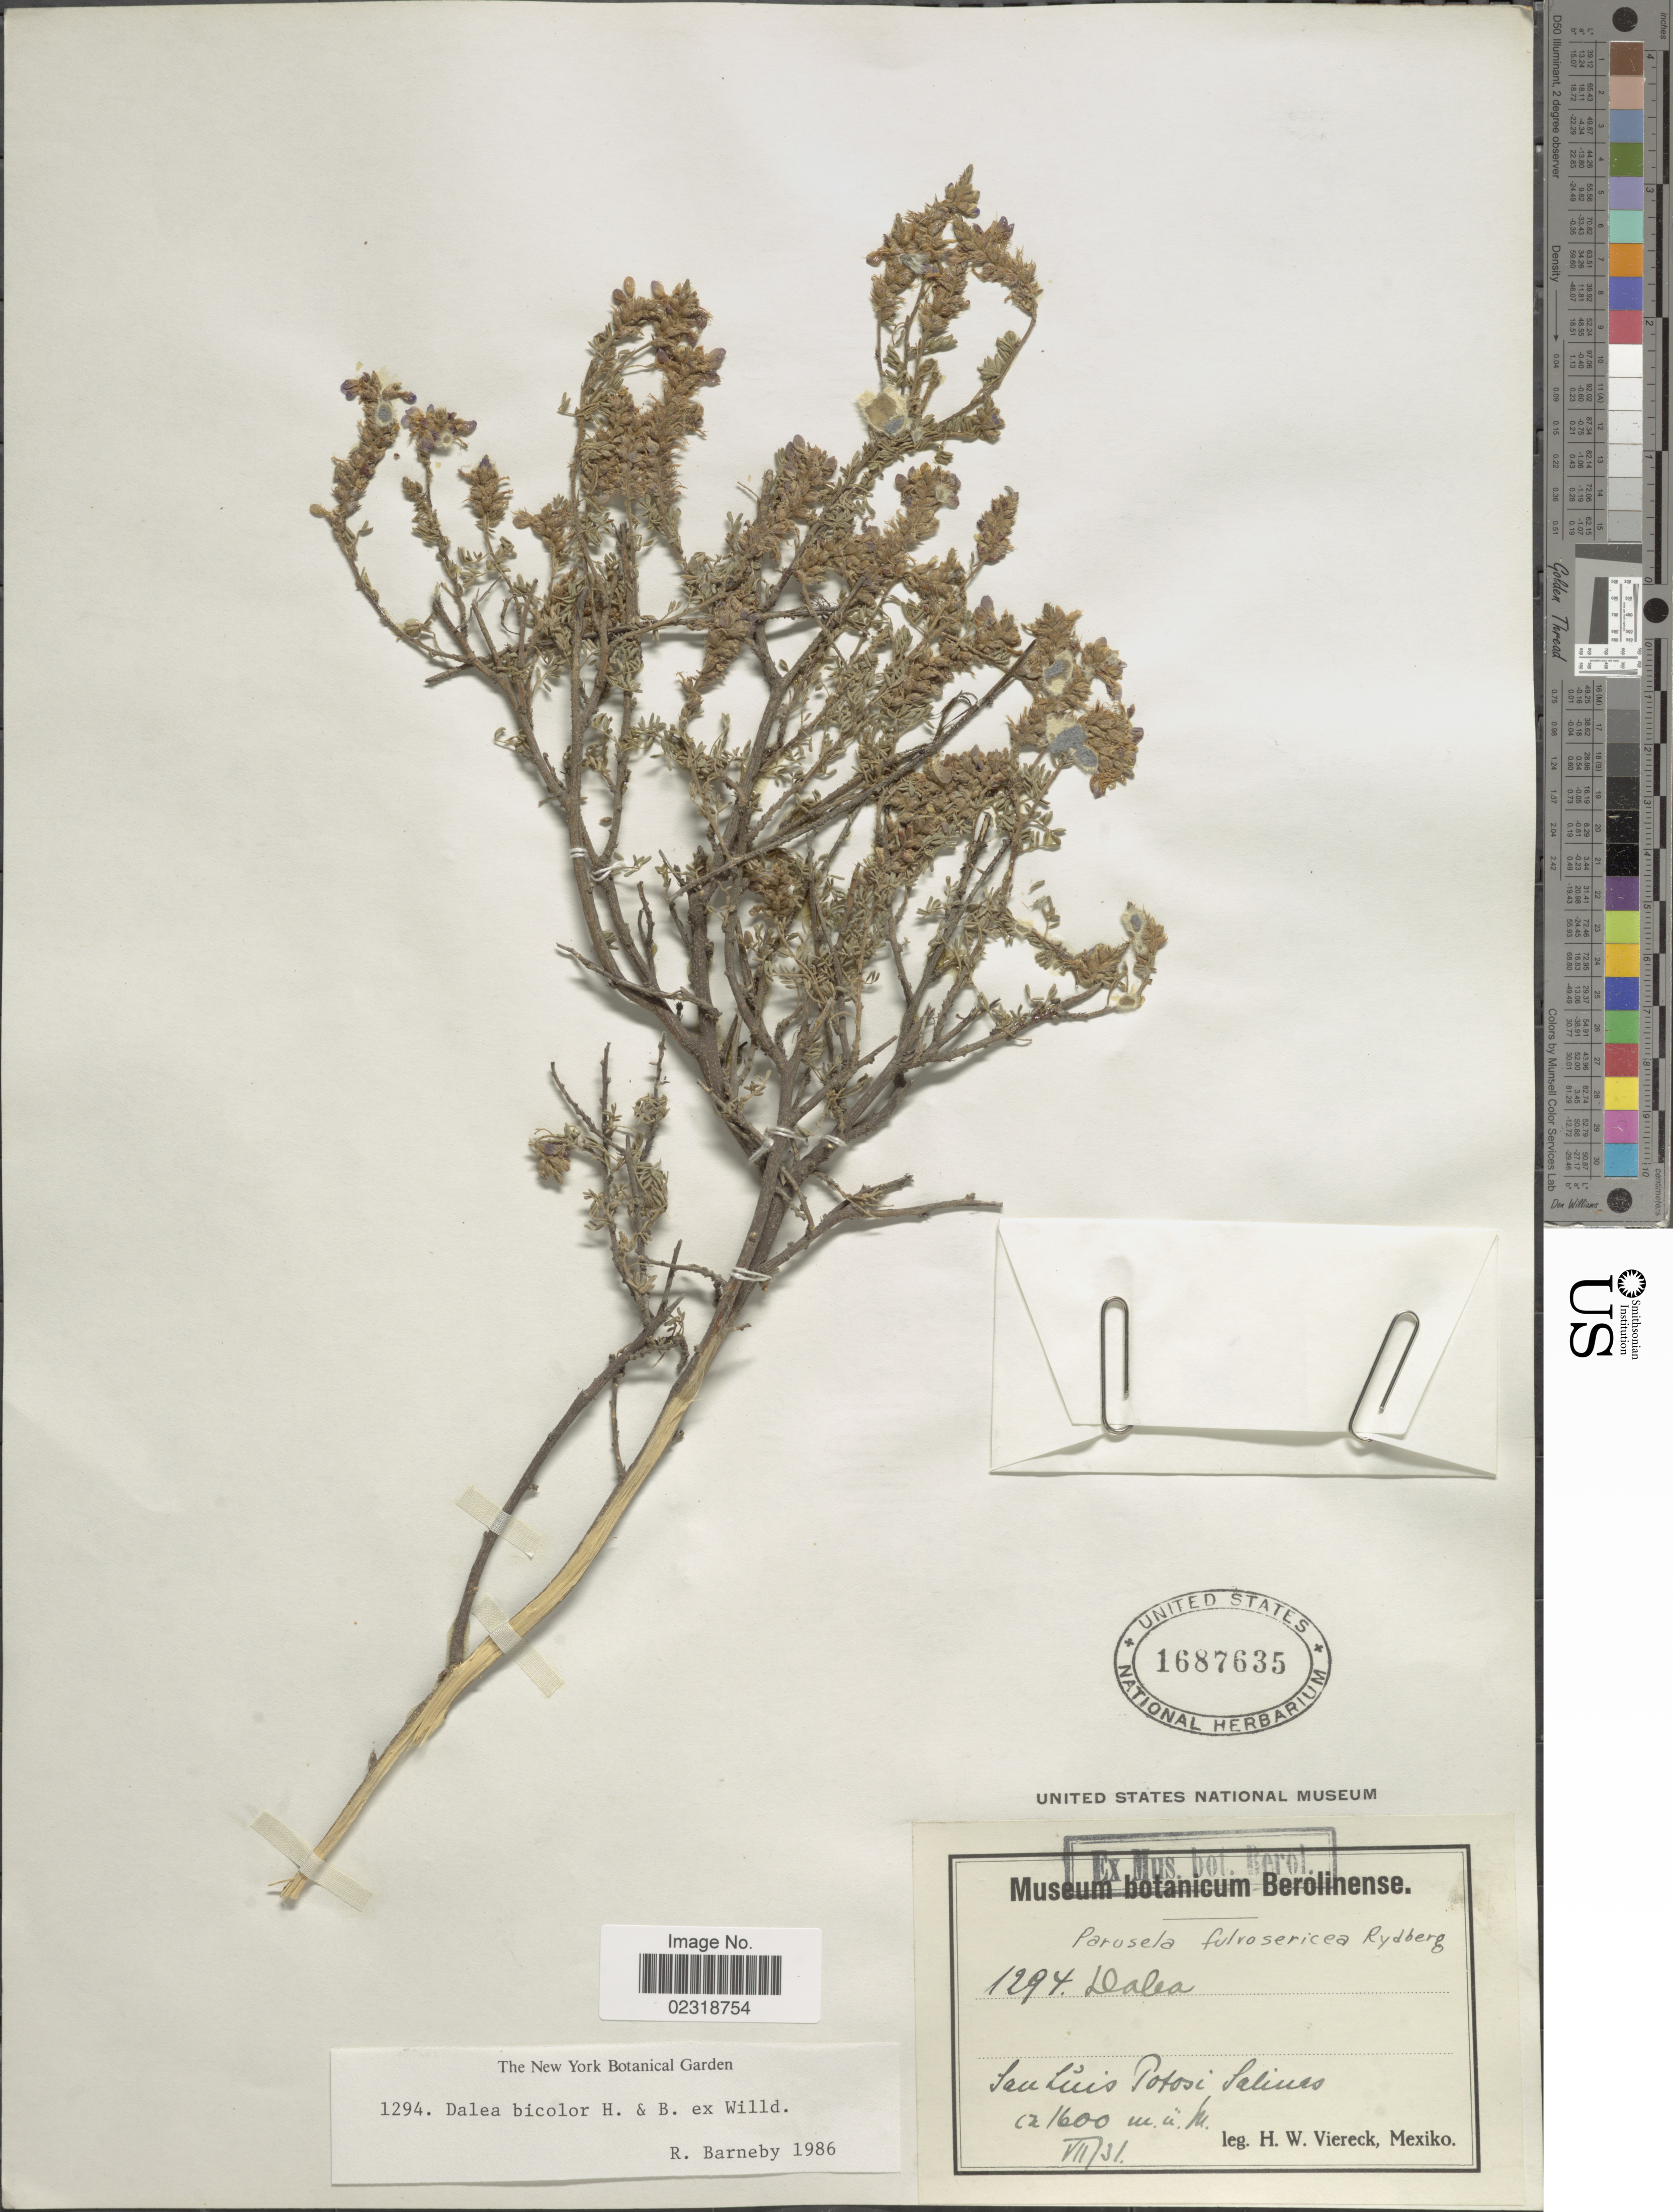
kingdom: Plantae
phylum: Tracheophyta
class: Magnoliopsida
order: Fabales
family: Fabaceae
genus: Dalea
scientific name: Dalea bicolor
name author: Humb. & Bonpl. ex Willd.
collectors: H. W. Viereck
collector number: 1294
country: Mexico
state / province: San Luis Potosí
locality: Salinas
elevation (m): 1600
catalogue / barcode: US 1687635